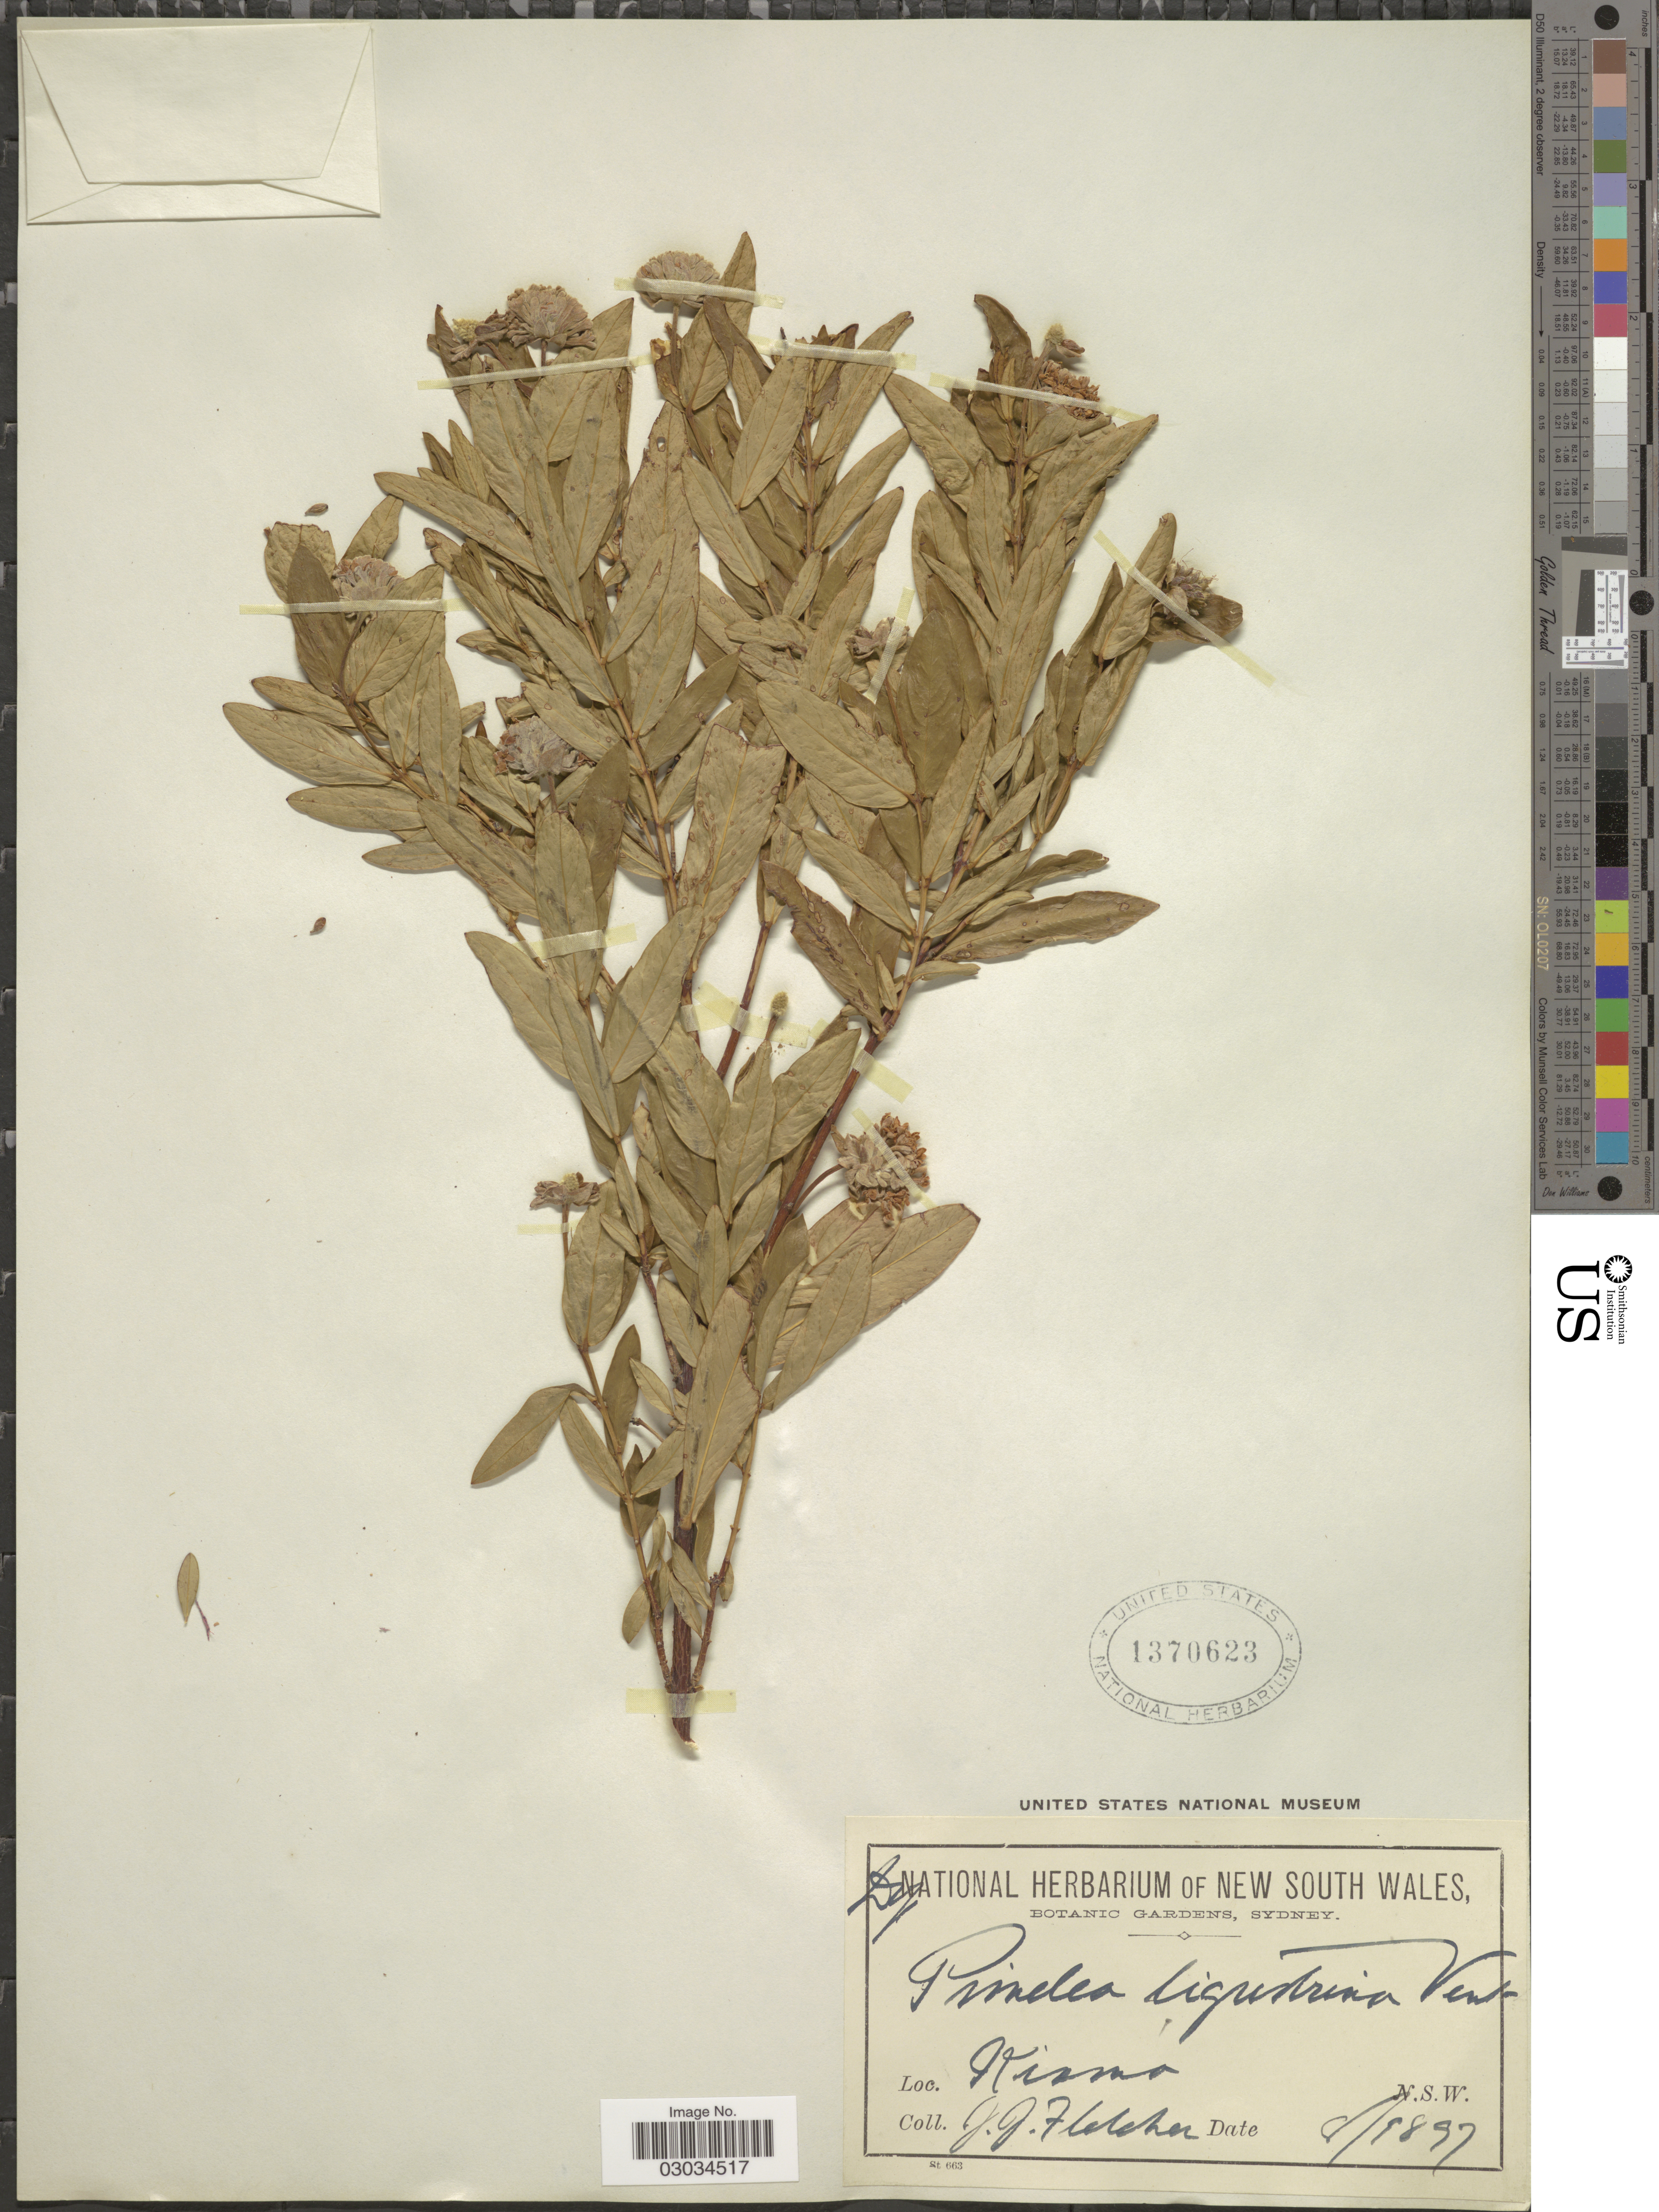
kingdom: Plantae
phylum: Tracheophyta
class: Magnoliopsida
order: Malvales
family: Thymelaeaceae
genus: Pimelea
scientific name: Pimelea ligustrina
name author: Labill.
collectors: J. Fletcher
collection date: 1897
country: Australia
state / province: New South Wales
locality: Kiama. N.S.W.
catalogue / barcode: US 1370623